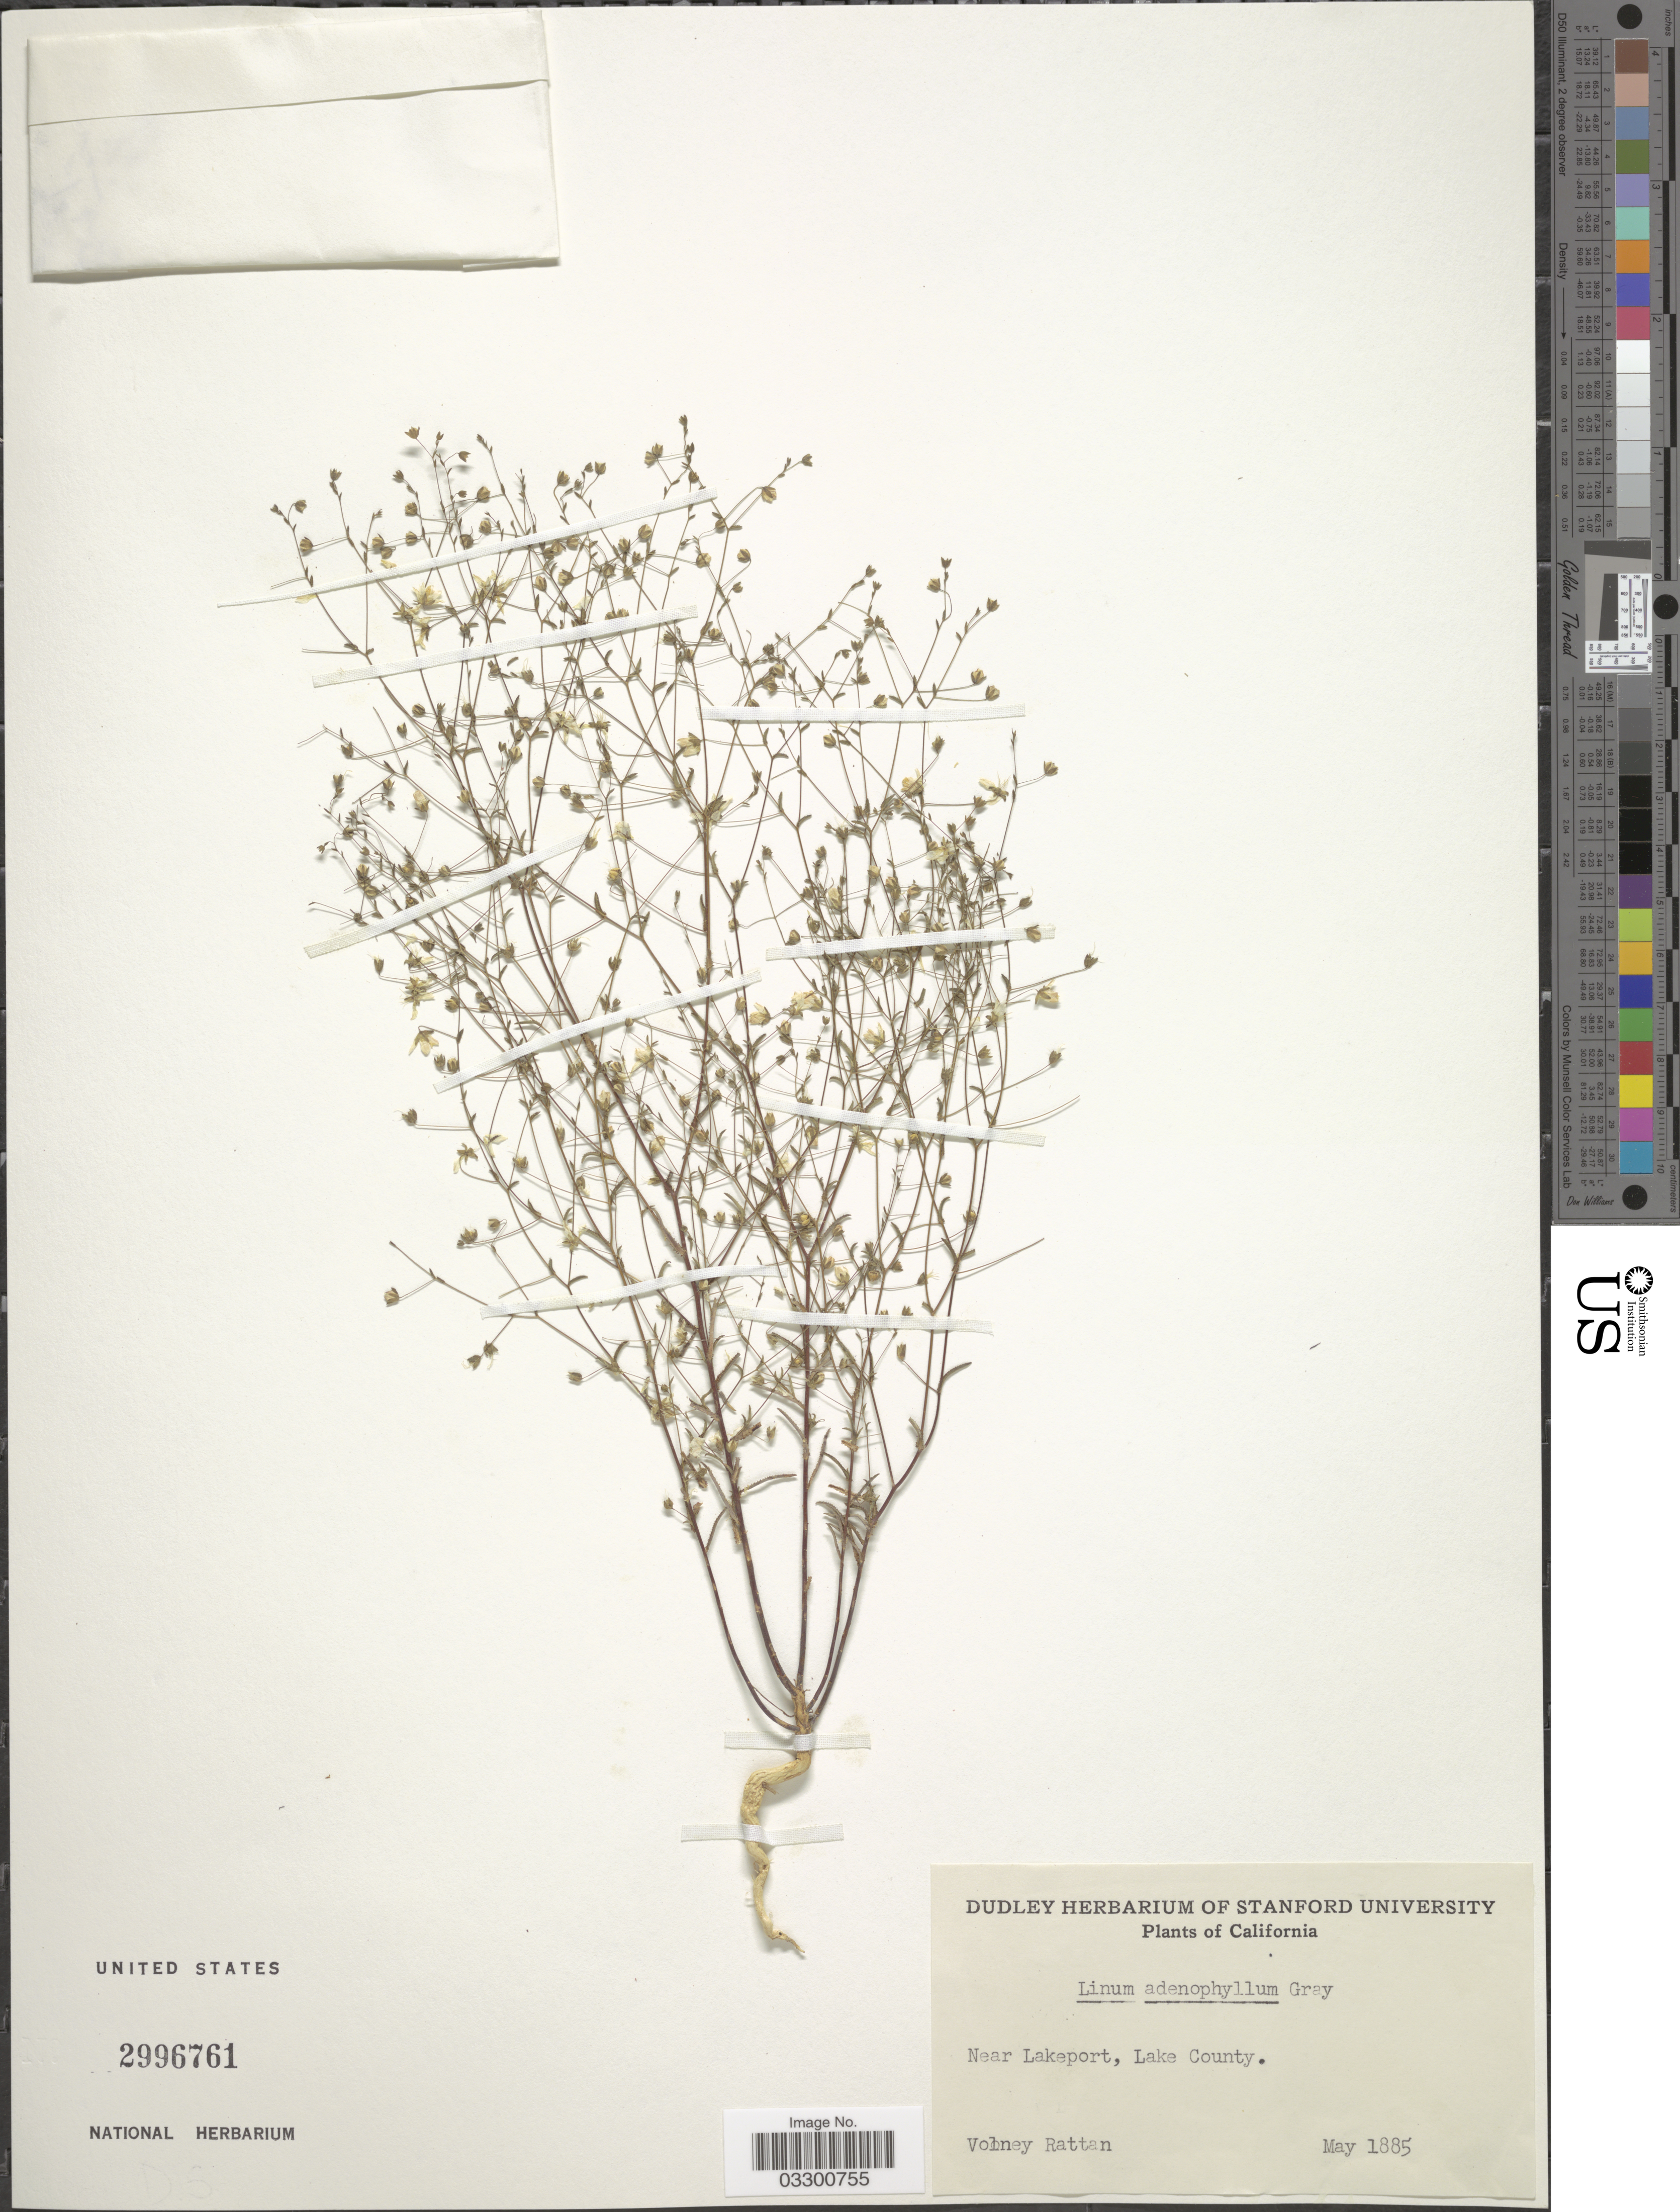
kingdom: Plantae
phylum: Tracheophyta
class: Magnoliopsida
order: Malpighiales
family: Linaceae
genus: Hesperolinon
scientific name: Hesperolinon adenophyllum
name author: (A. Gray) Small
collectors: V. Rattan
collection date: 1885-05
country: United States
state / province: California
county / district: Lake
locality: Near Lakeport, Lake County.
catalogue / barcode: US 2996761